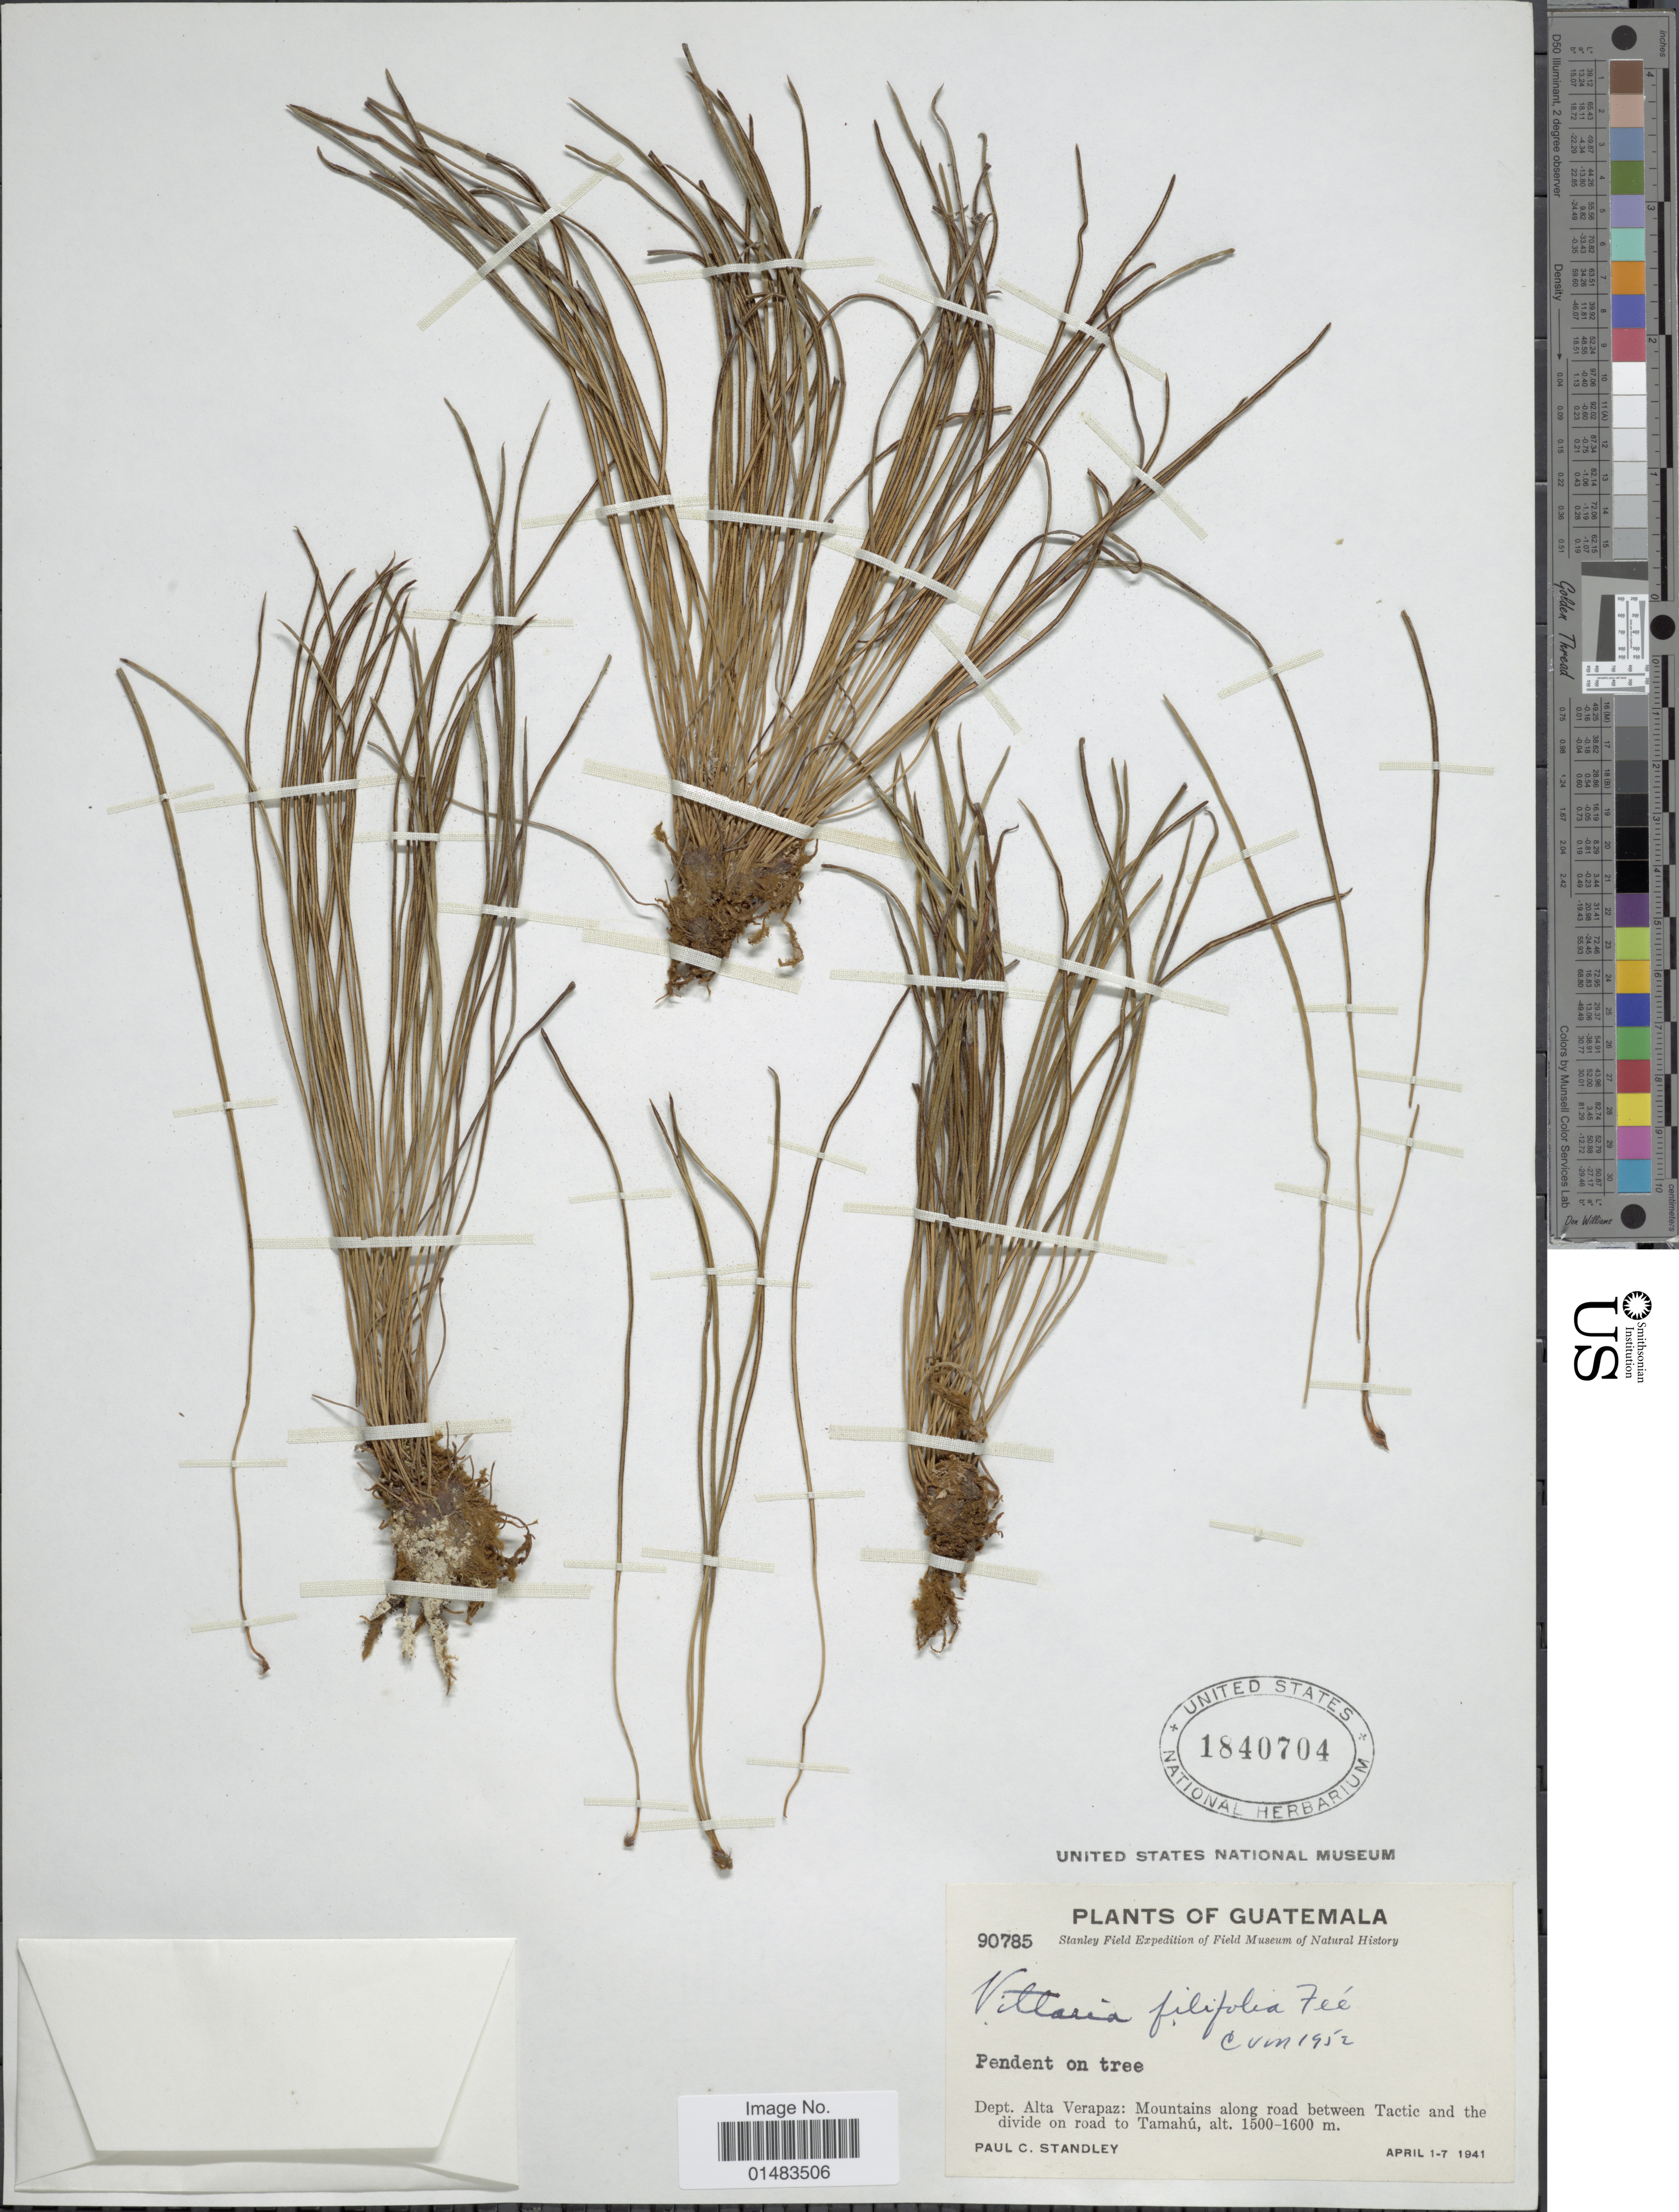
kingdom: Plantae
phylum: Tracheophyta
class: Polypodiopsida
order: Polypodiales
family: Pteridaceae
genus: Vittaria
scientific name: Vittaria graminifolia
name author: Kaulf.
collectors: P. C. Standley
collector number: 90785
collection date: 1941-04-01/1941-04-07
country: Guatemala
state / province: Alta Verapaz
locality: Guatemala, Mountains along road between Tactic and the divide on road to Tamahu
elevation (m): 1500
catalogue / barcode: US 1840704